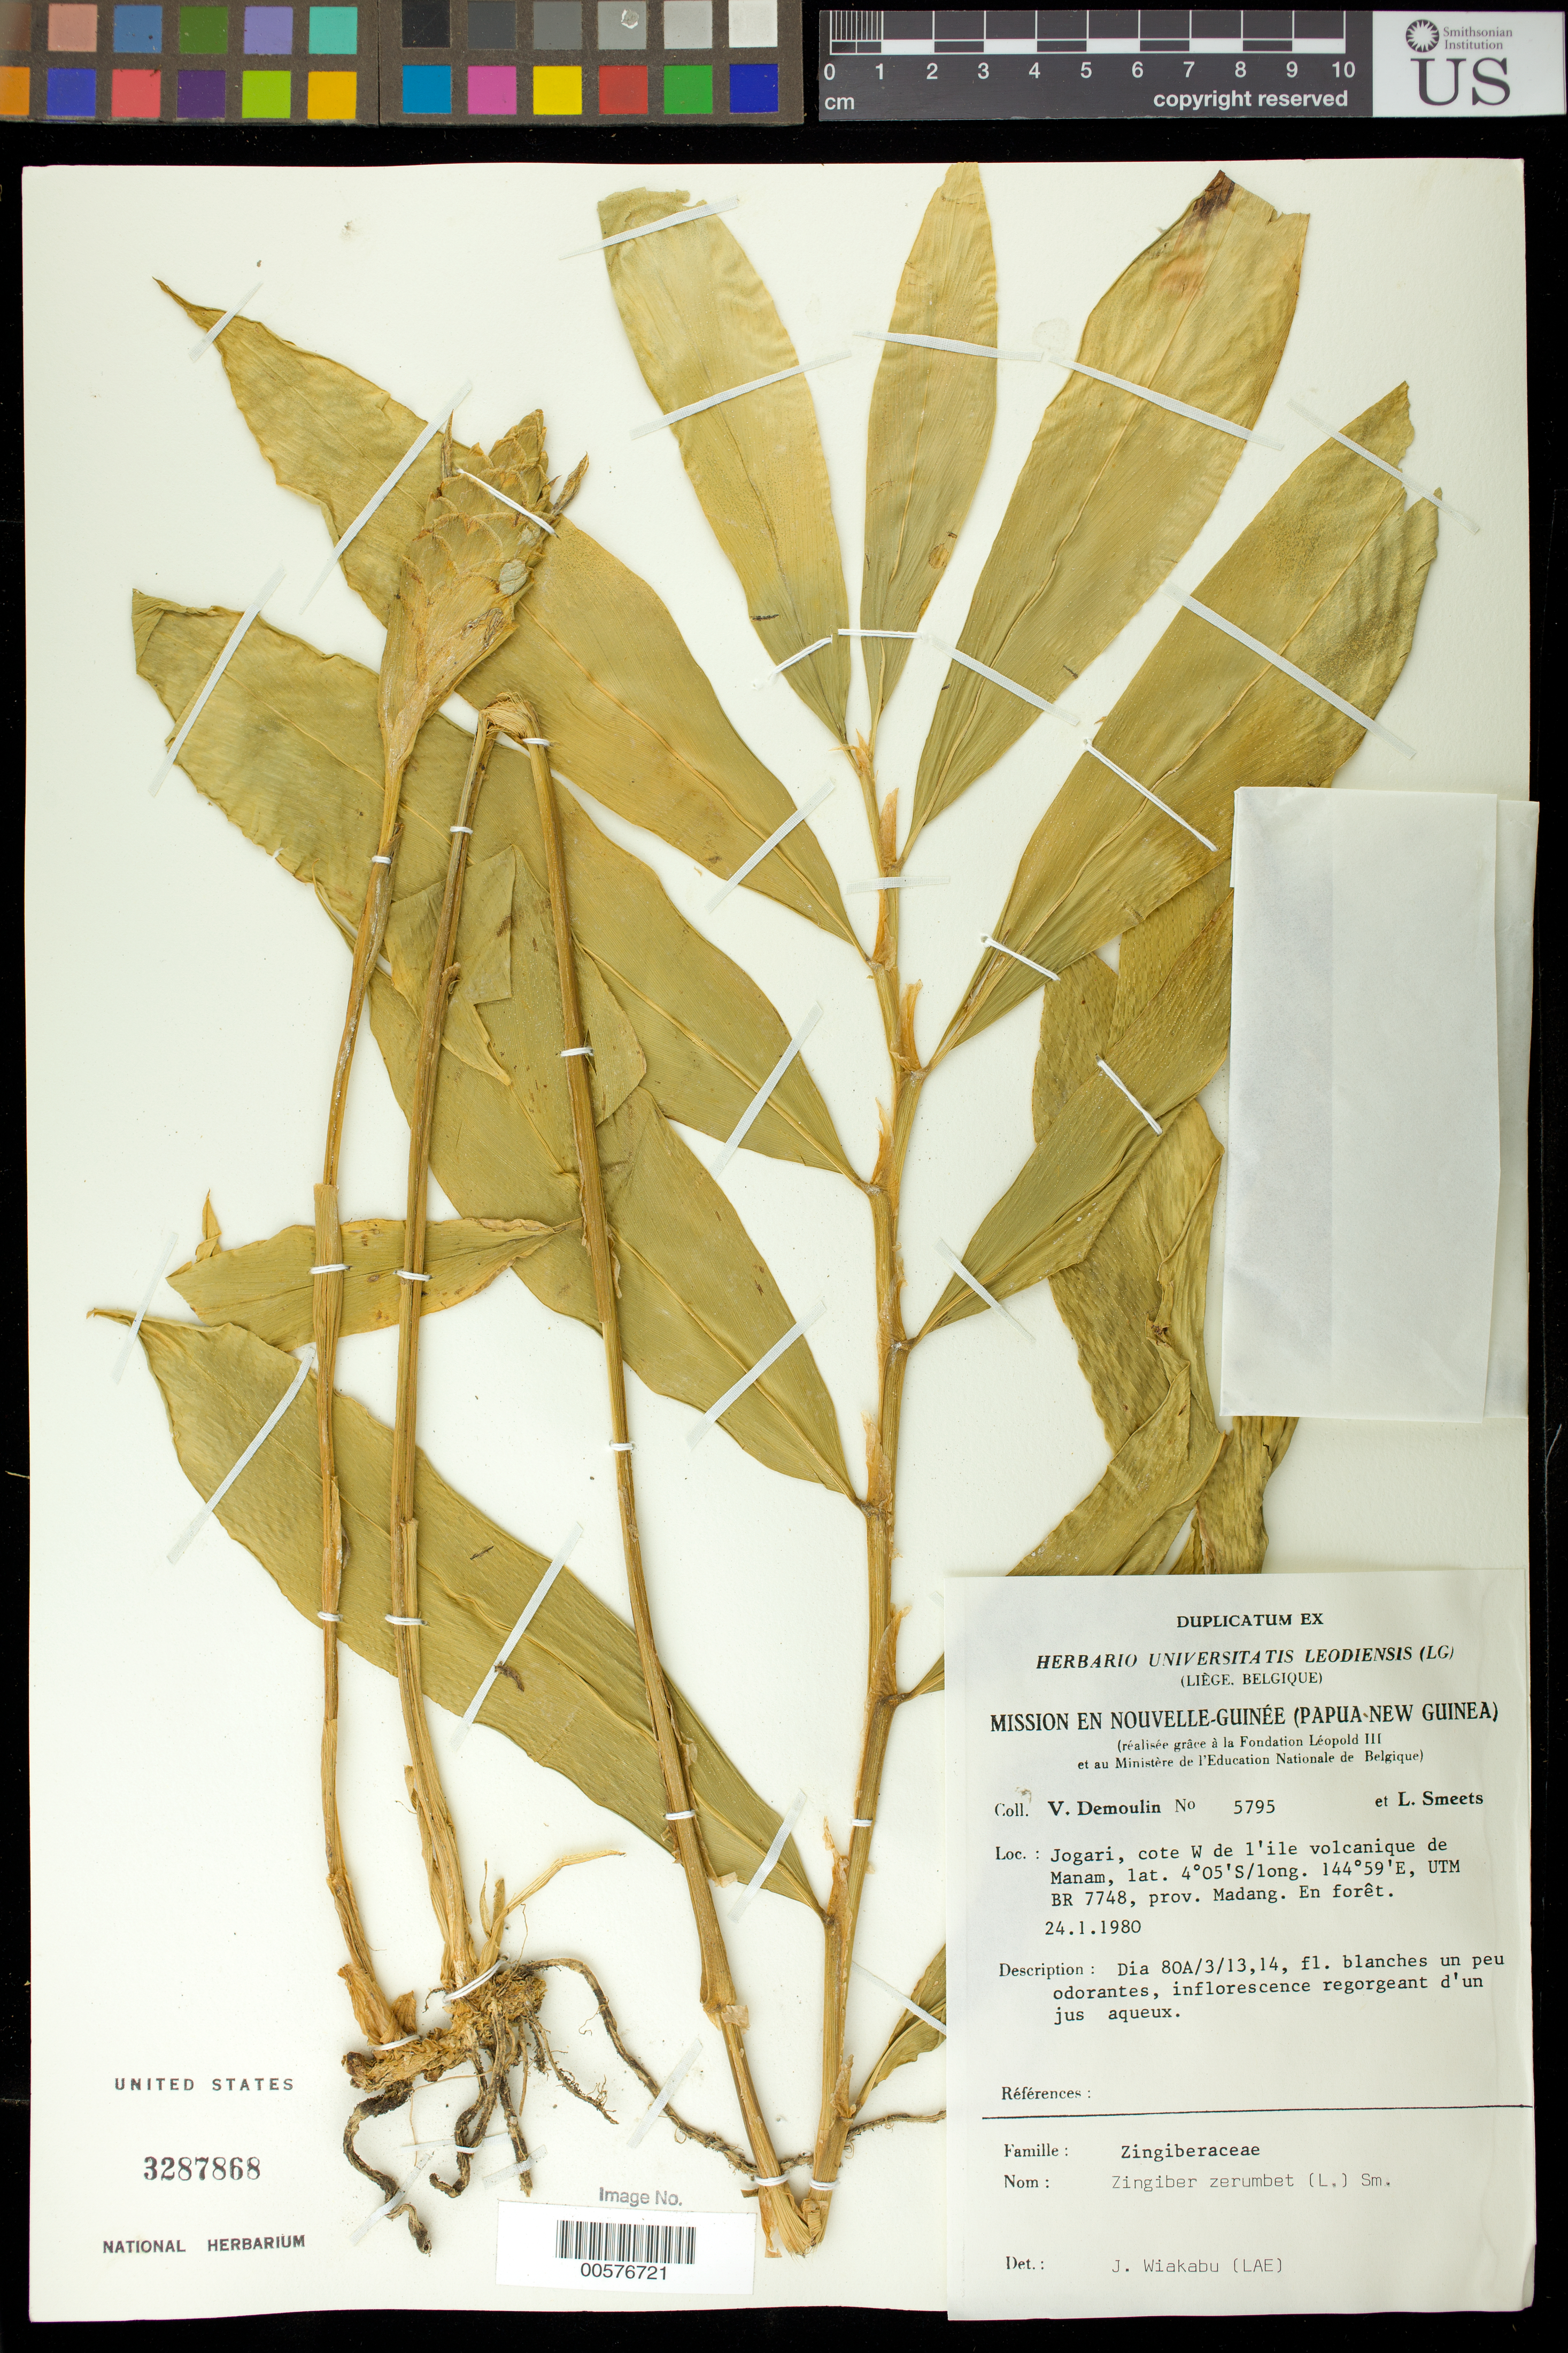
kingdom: Plantae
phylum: Tracheophyta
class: Liliopsida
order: Zingiberales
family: Zingiberaceae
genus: Zingiber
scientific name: Zingiber zerumbet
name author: (L.) Sm.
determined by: Wiakabu, J.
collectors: V. Demoulin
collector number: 5795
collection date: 1980-01-24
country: Papua New Guinea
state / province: Madang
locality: Jogari, cote W de l' ile volcanique de Manam, UTM BR 7748, prov. Madang, foret eclaircie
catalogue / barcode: US 3287868